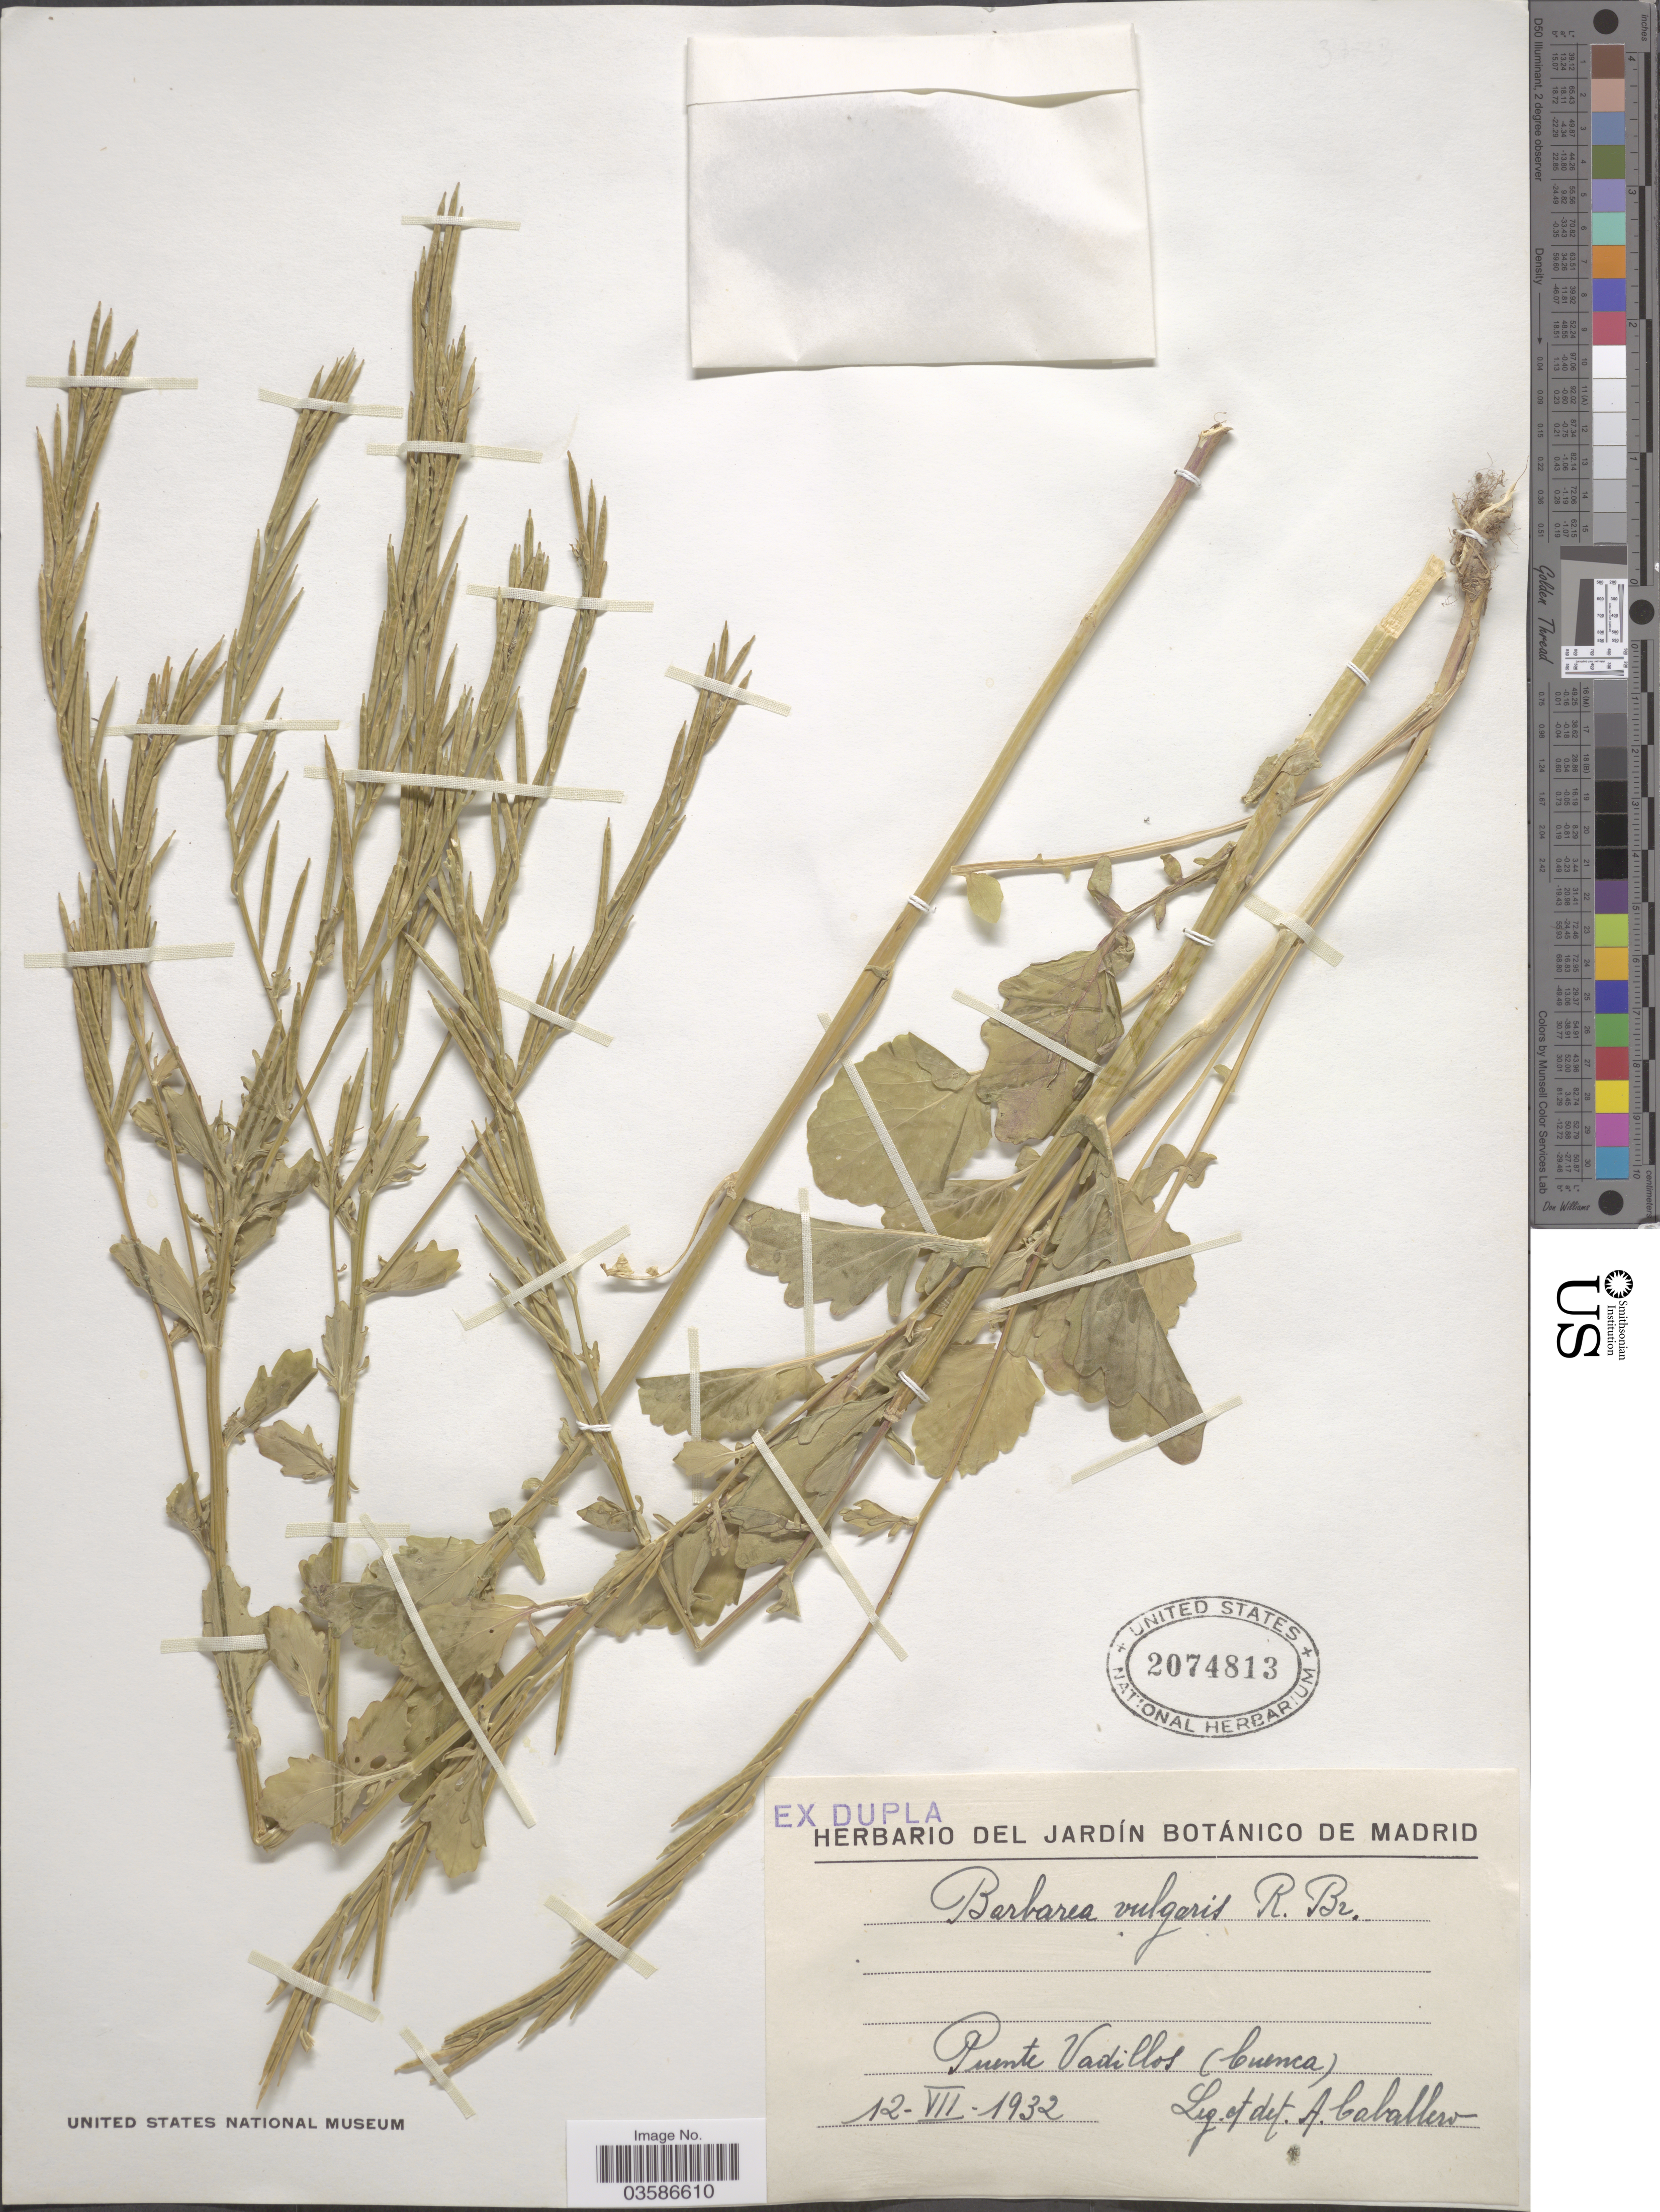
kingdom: Plantae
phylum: Tracheophyta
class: Magnoliopsida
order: Brassicales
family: Brassicaceae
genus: Barbarea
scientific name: Barbarea vulgaris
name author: W.T. Aiton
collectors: A. Caballero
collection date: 1932-07-12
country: Spain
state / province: Madrid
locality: Puente Vadillos (Cuenca).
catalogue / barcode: US 2074813